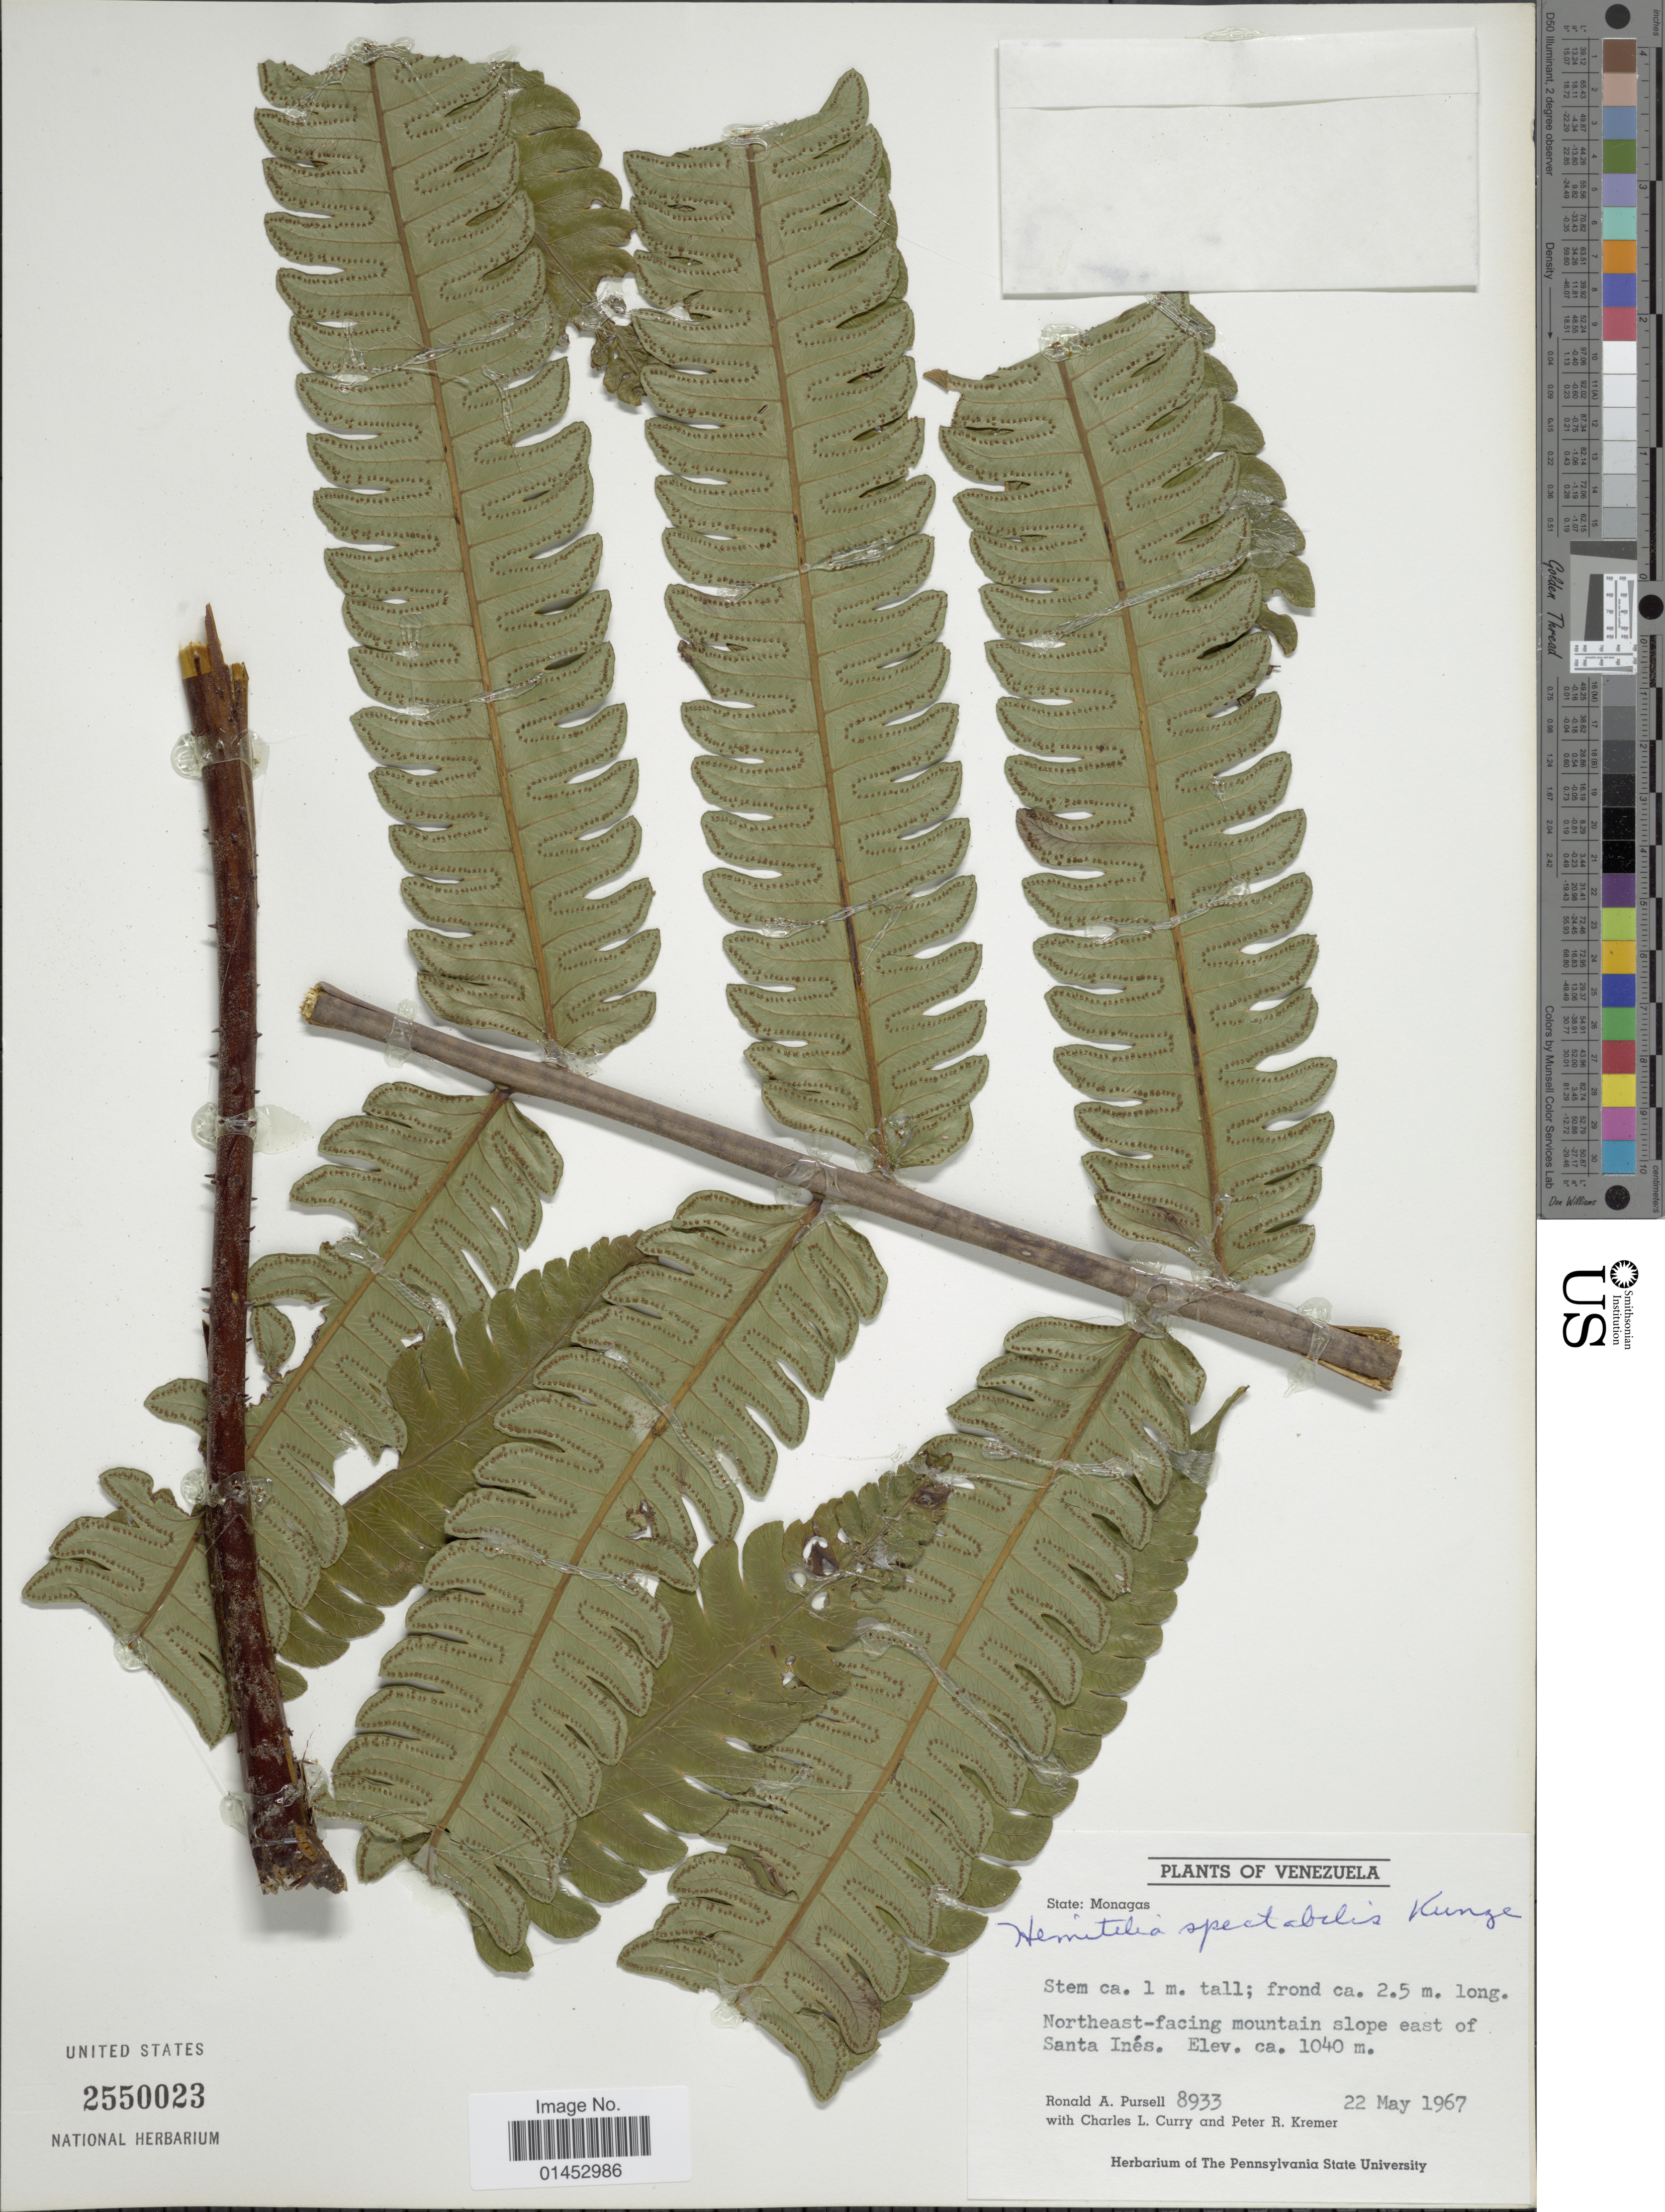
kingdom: Plantae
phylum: Tracheophyta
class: Polypodiopsida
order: Cyatheales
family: Cyatheaceae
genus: Cyathea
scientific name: Cyathea spectabilis var. spectabilis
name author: (Kunze) Domin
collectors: R. A. Pursell, C. L. Curry & P. R. Kremer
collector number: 8933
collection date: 1967-05-22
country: Venezuela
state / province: Monagas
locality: Northeast-facing mountain slope east of Santa Inés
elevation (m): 1040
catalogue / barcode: US 2550023